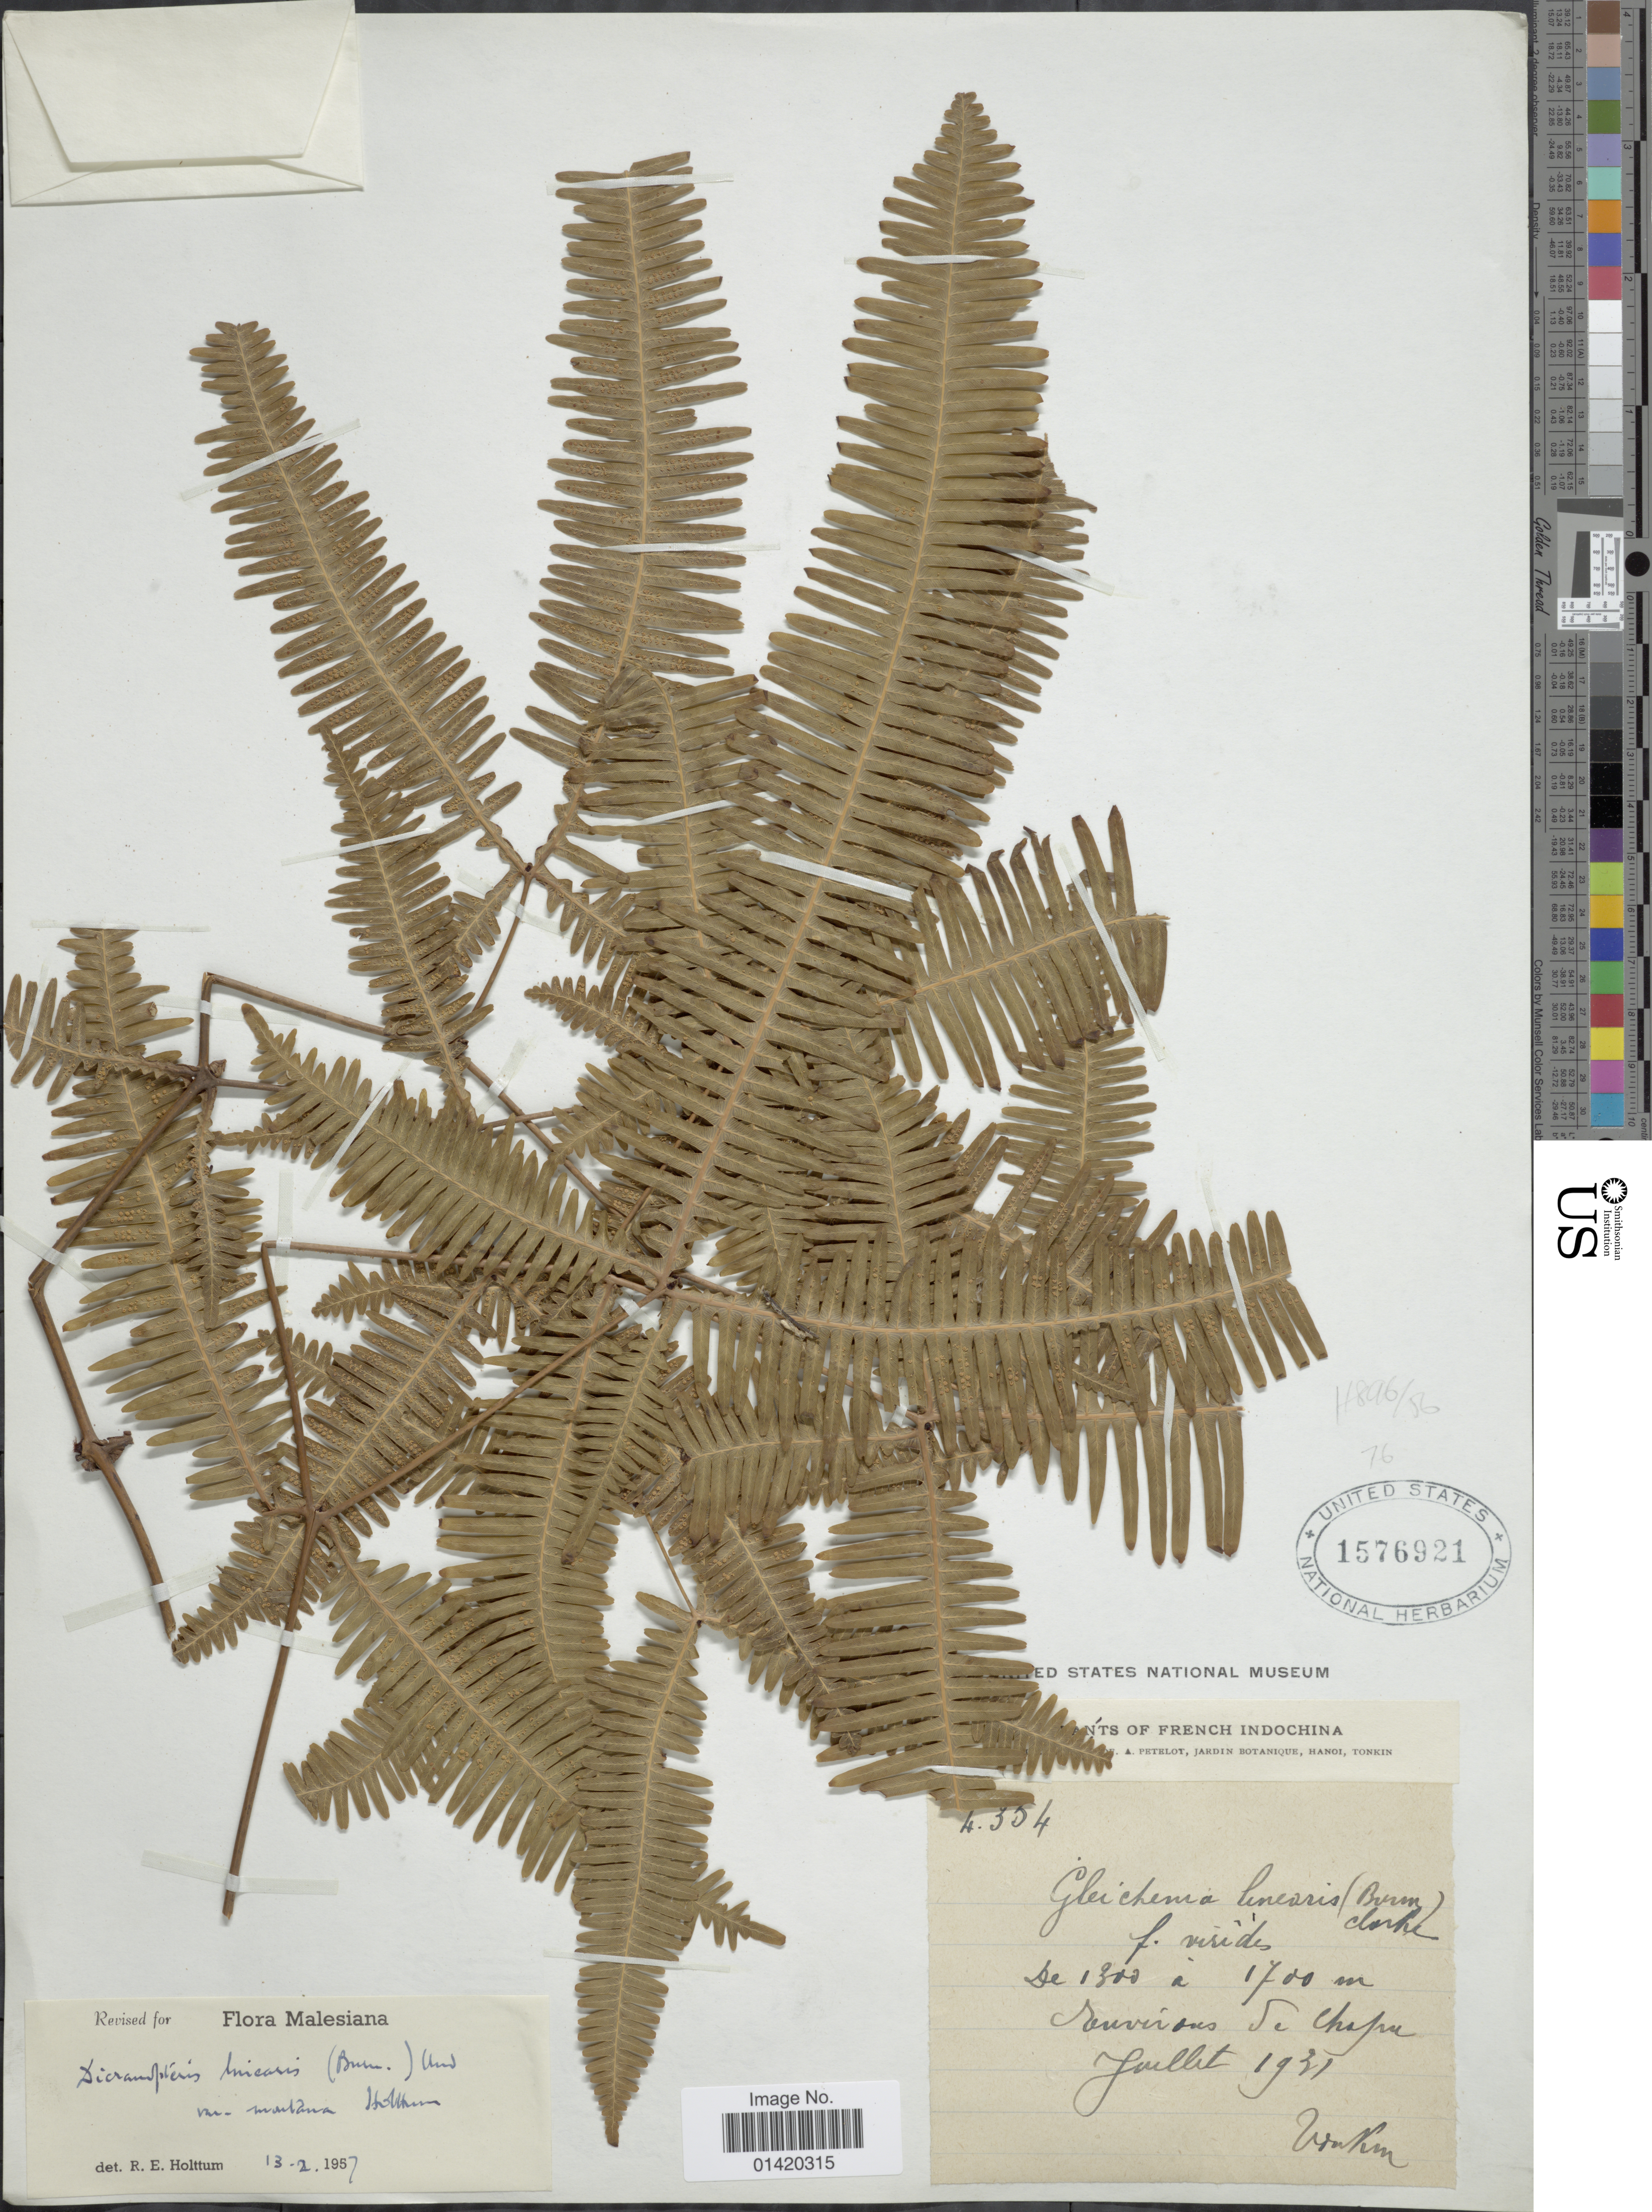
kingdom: Plantae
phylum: Tracheophyta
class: Polypodiopsida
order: Gleicheniales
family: Gleicheniaceae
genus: Dicranopteris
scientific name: Dicranopteris linearis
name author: (Burm. f.) Underw.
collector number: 4354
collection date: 1931-07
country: Vietnam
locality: French Indochina, Ravines de Chapa. Tonkin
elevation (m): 1300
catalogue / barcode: US 1576921